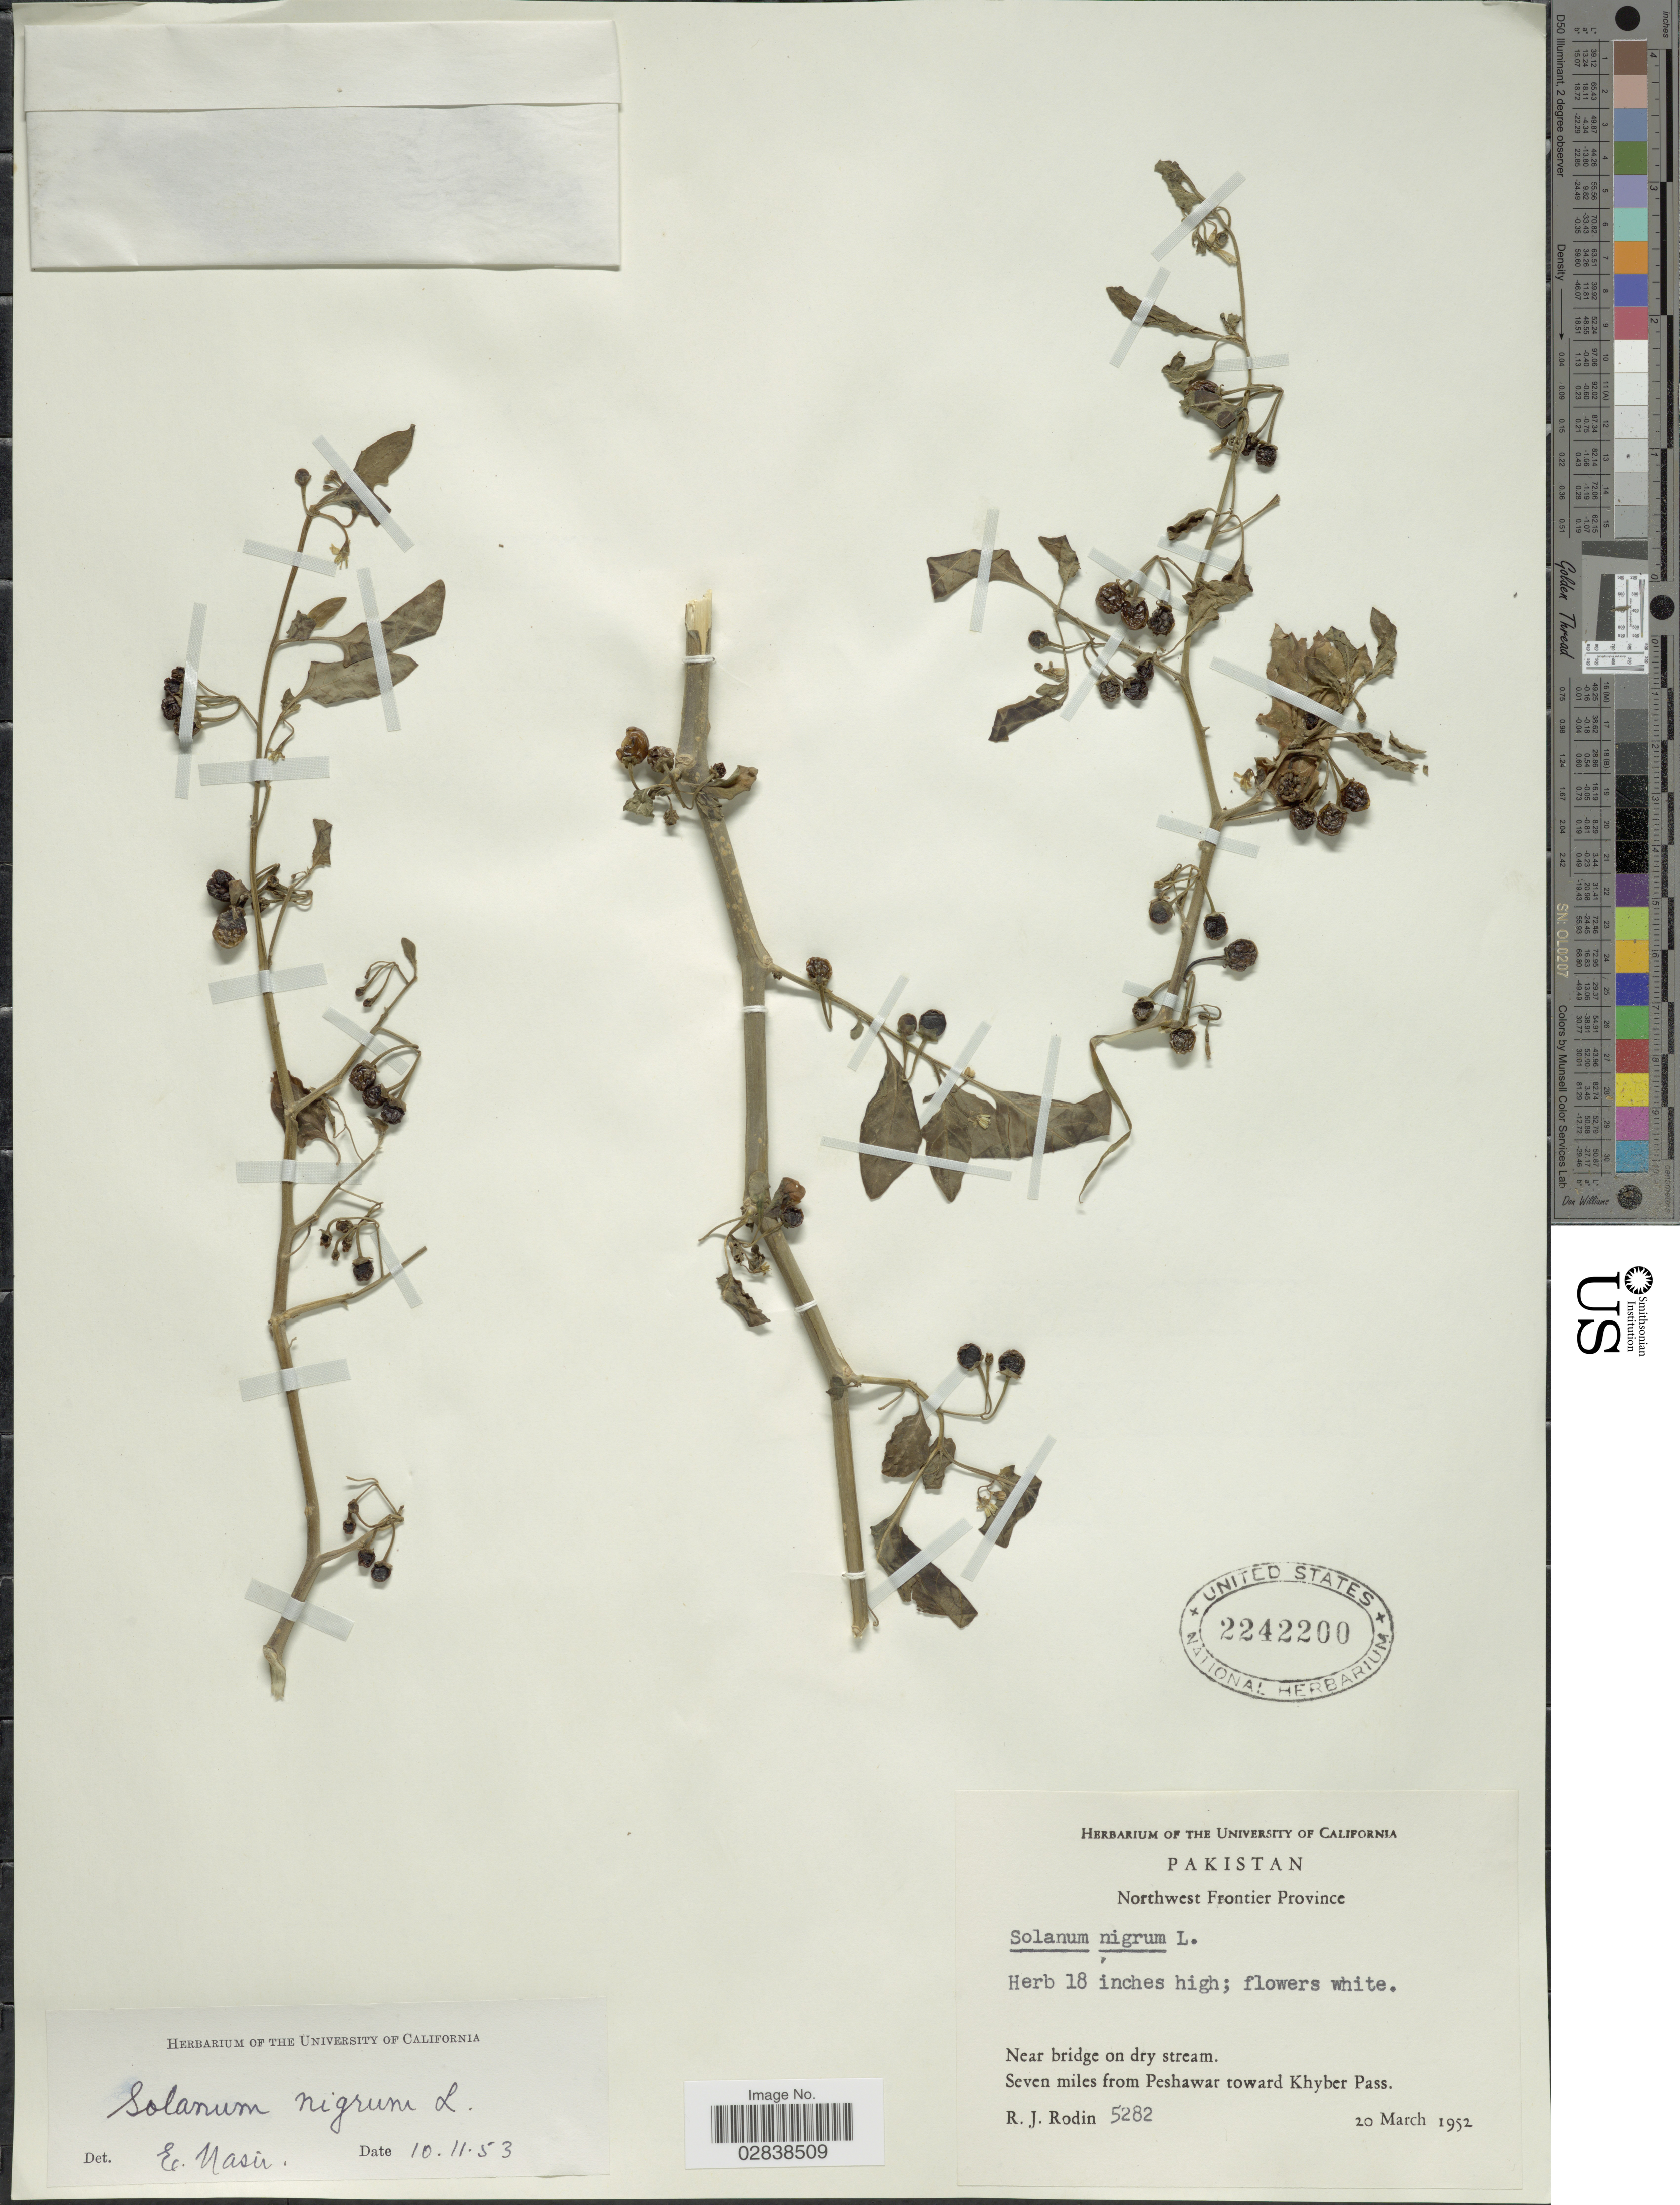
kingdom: Plantae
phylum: Tracheophyta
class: Magnoliopsida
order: Solanales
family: Solanaceae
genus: Solanum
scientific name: Solanum nigrum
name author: L.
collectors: R. J. Rodin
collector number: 5282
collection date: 1952-03-20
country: Pakistan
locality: Northwest Frontier Province, Near bridge on dry stream, Seven miles Peshawar toward Khyber Pass.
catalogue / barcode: US 2242200